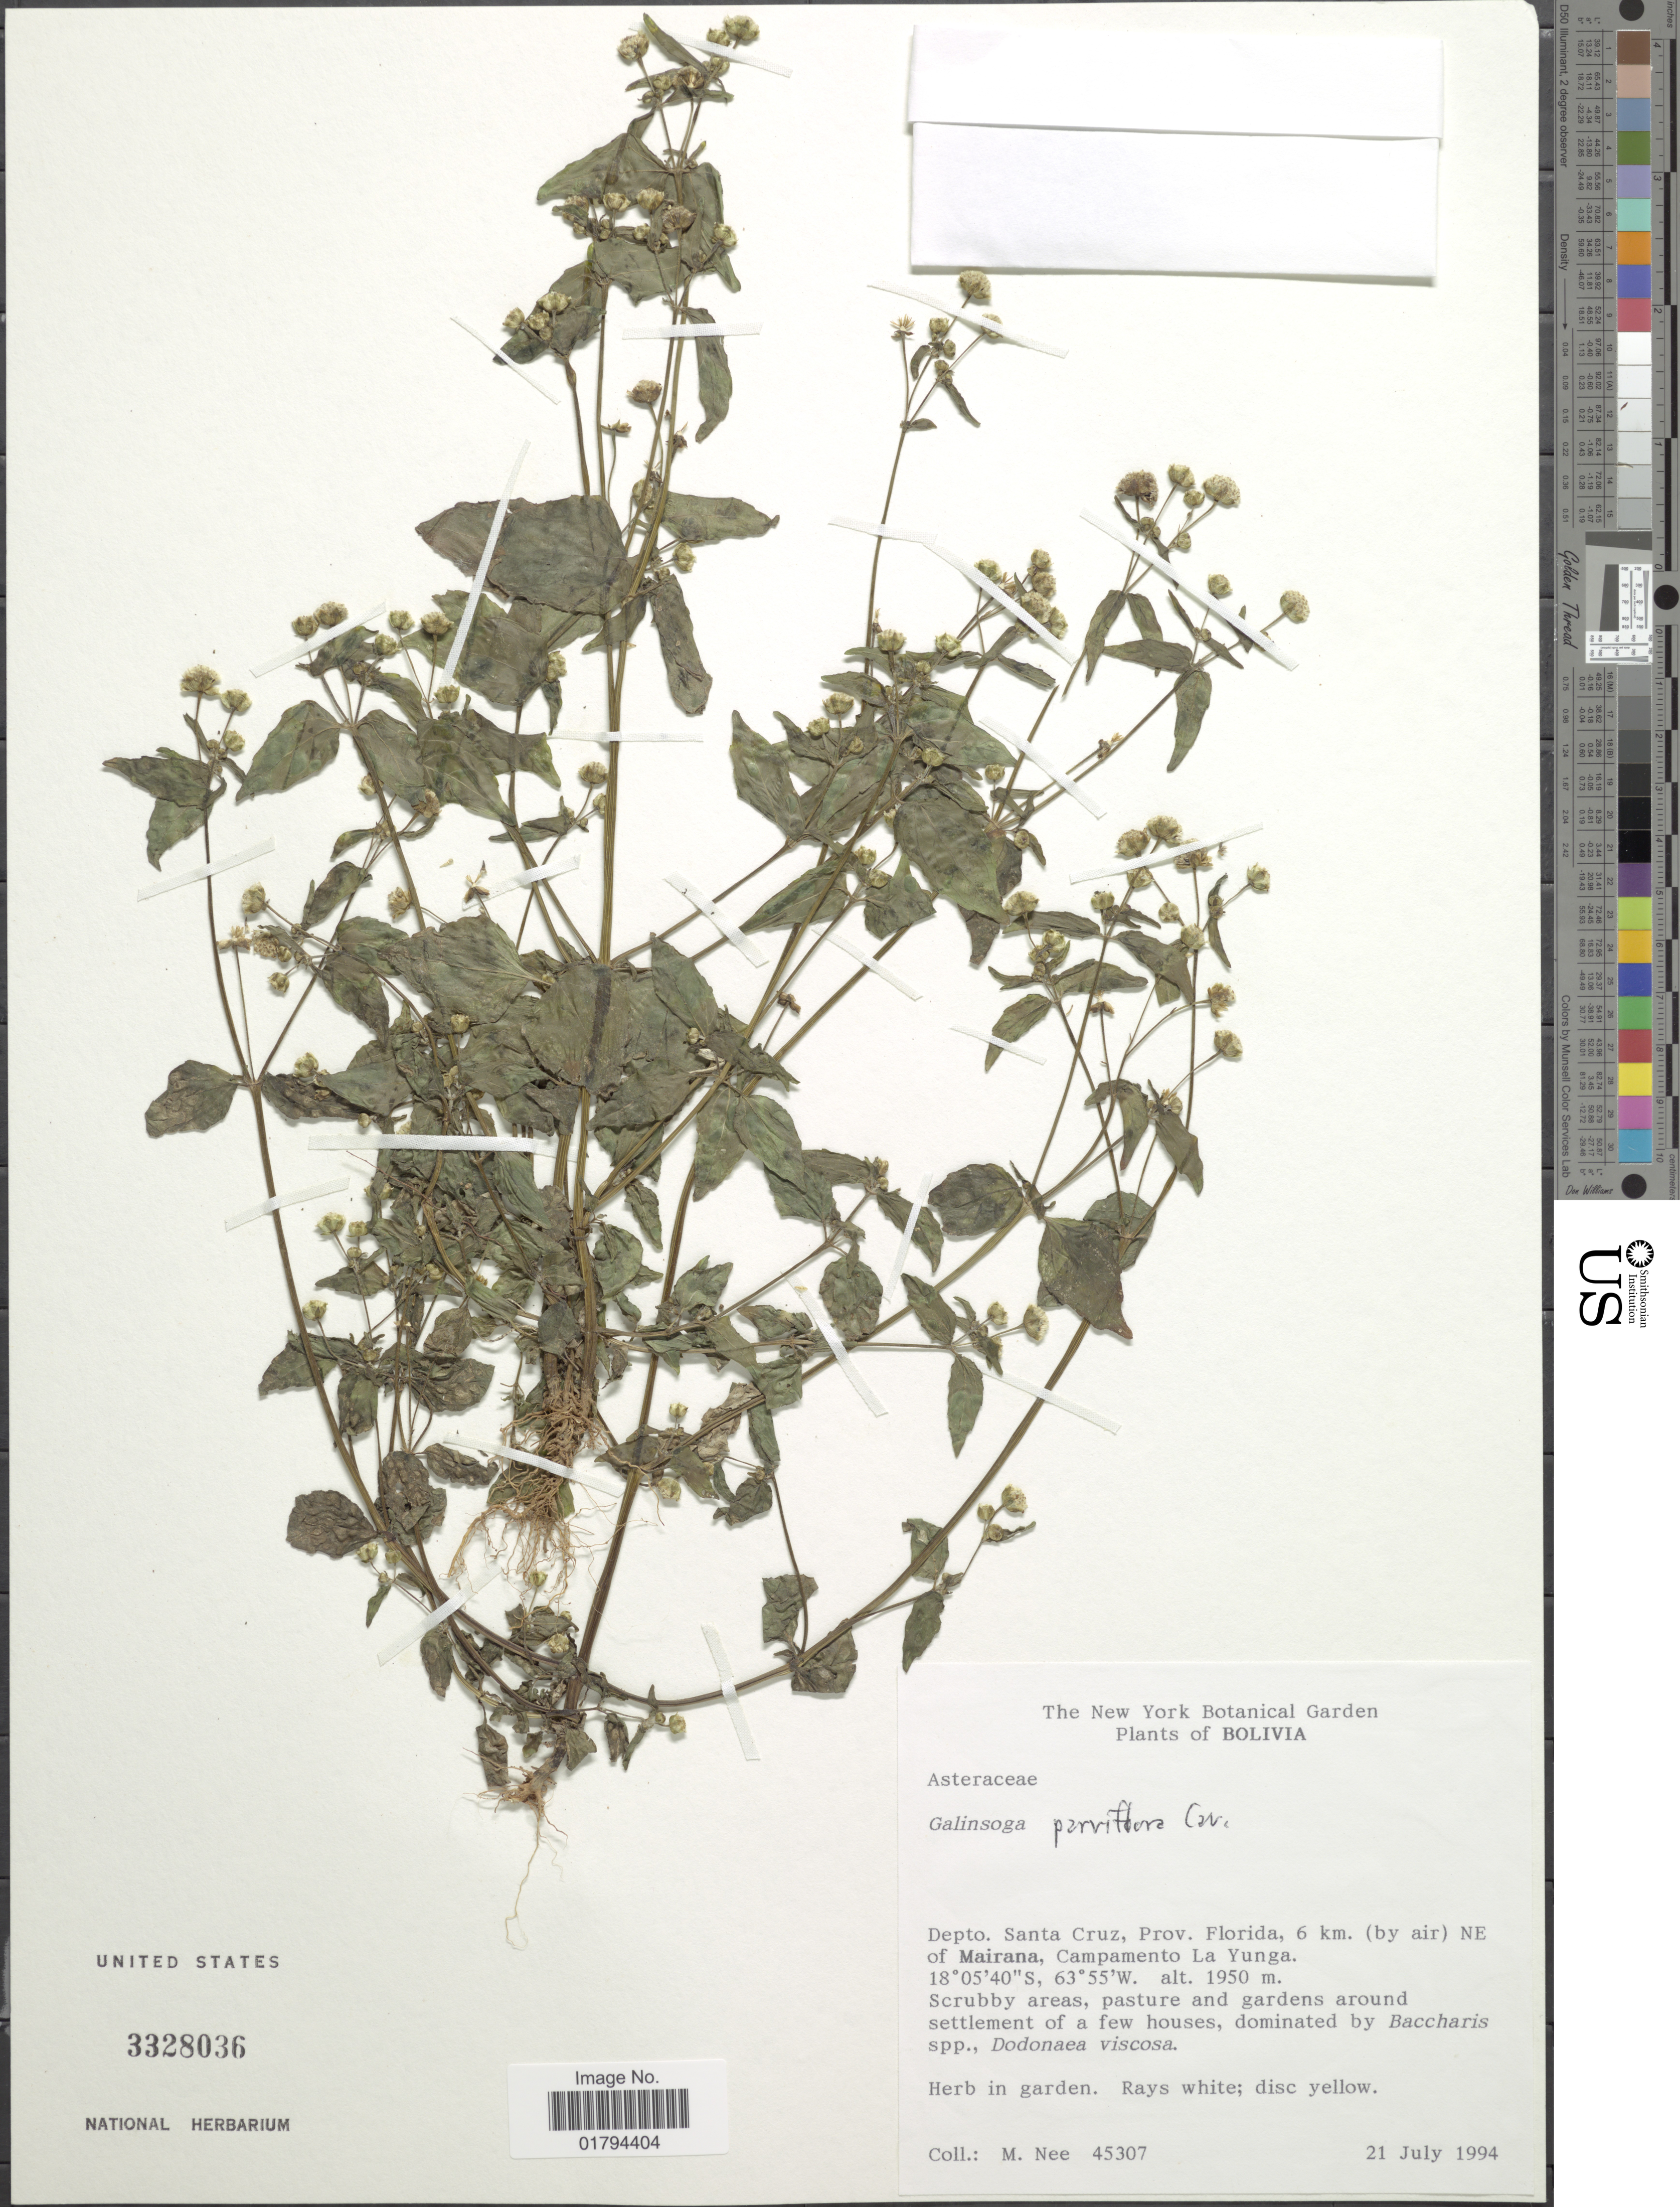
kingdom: Plantae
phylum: Tracheophyta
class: Magnoliopsida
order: Asterales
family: Asteraceae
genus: Galinsoga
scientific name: Galinsoga parviflora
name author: Cav.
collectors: M. Nee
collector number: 45307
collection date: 1994-07-21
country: Bolivia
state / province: Santa Cruz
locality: Prov. Florida, 6 km. (by air) NE of Mairana, Campamento La Yunga, herb in garden.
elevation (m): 1950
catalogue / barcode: US 3328036